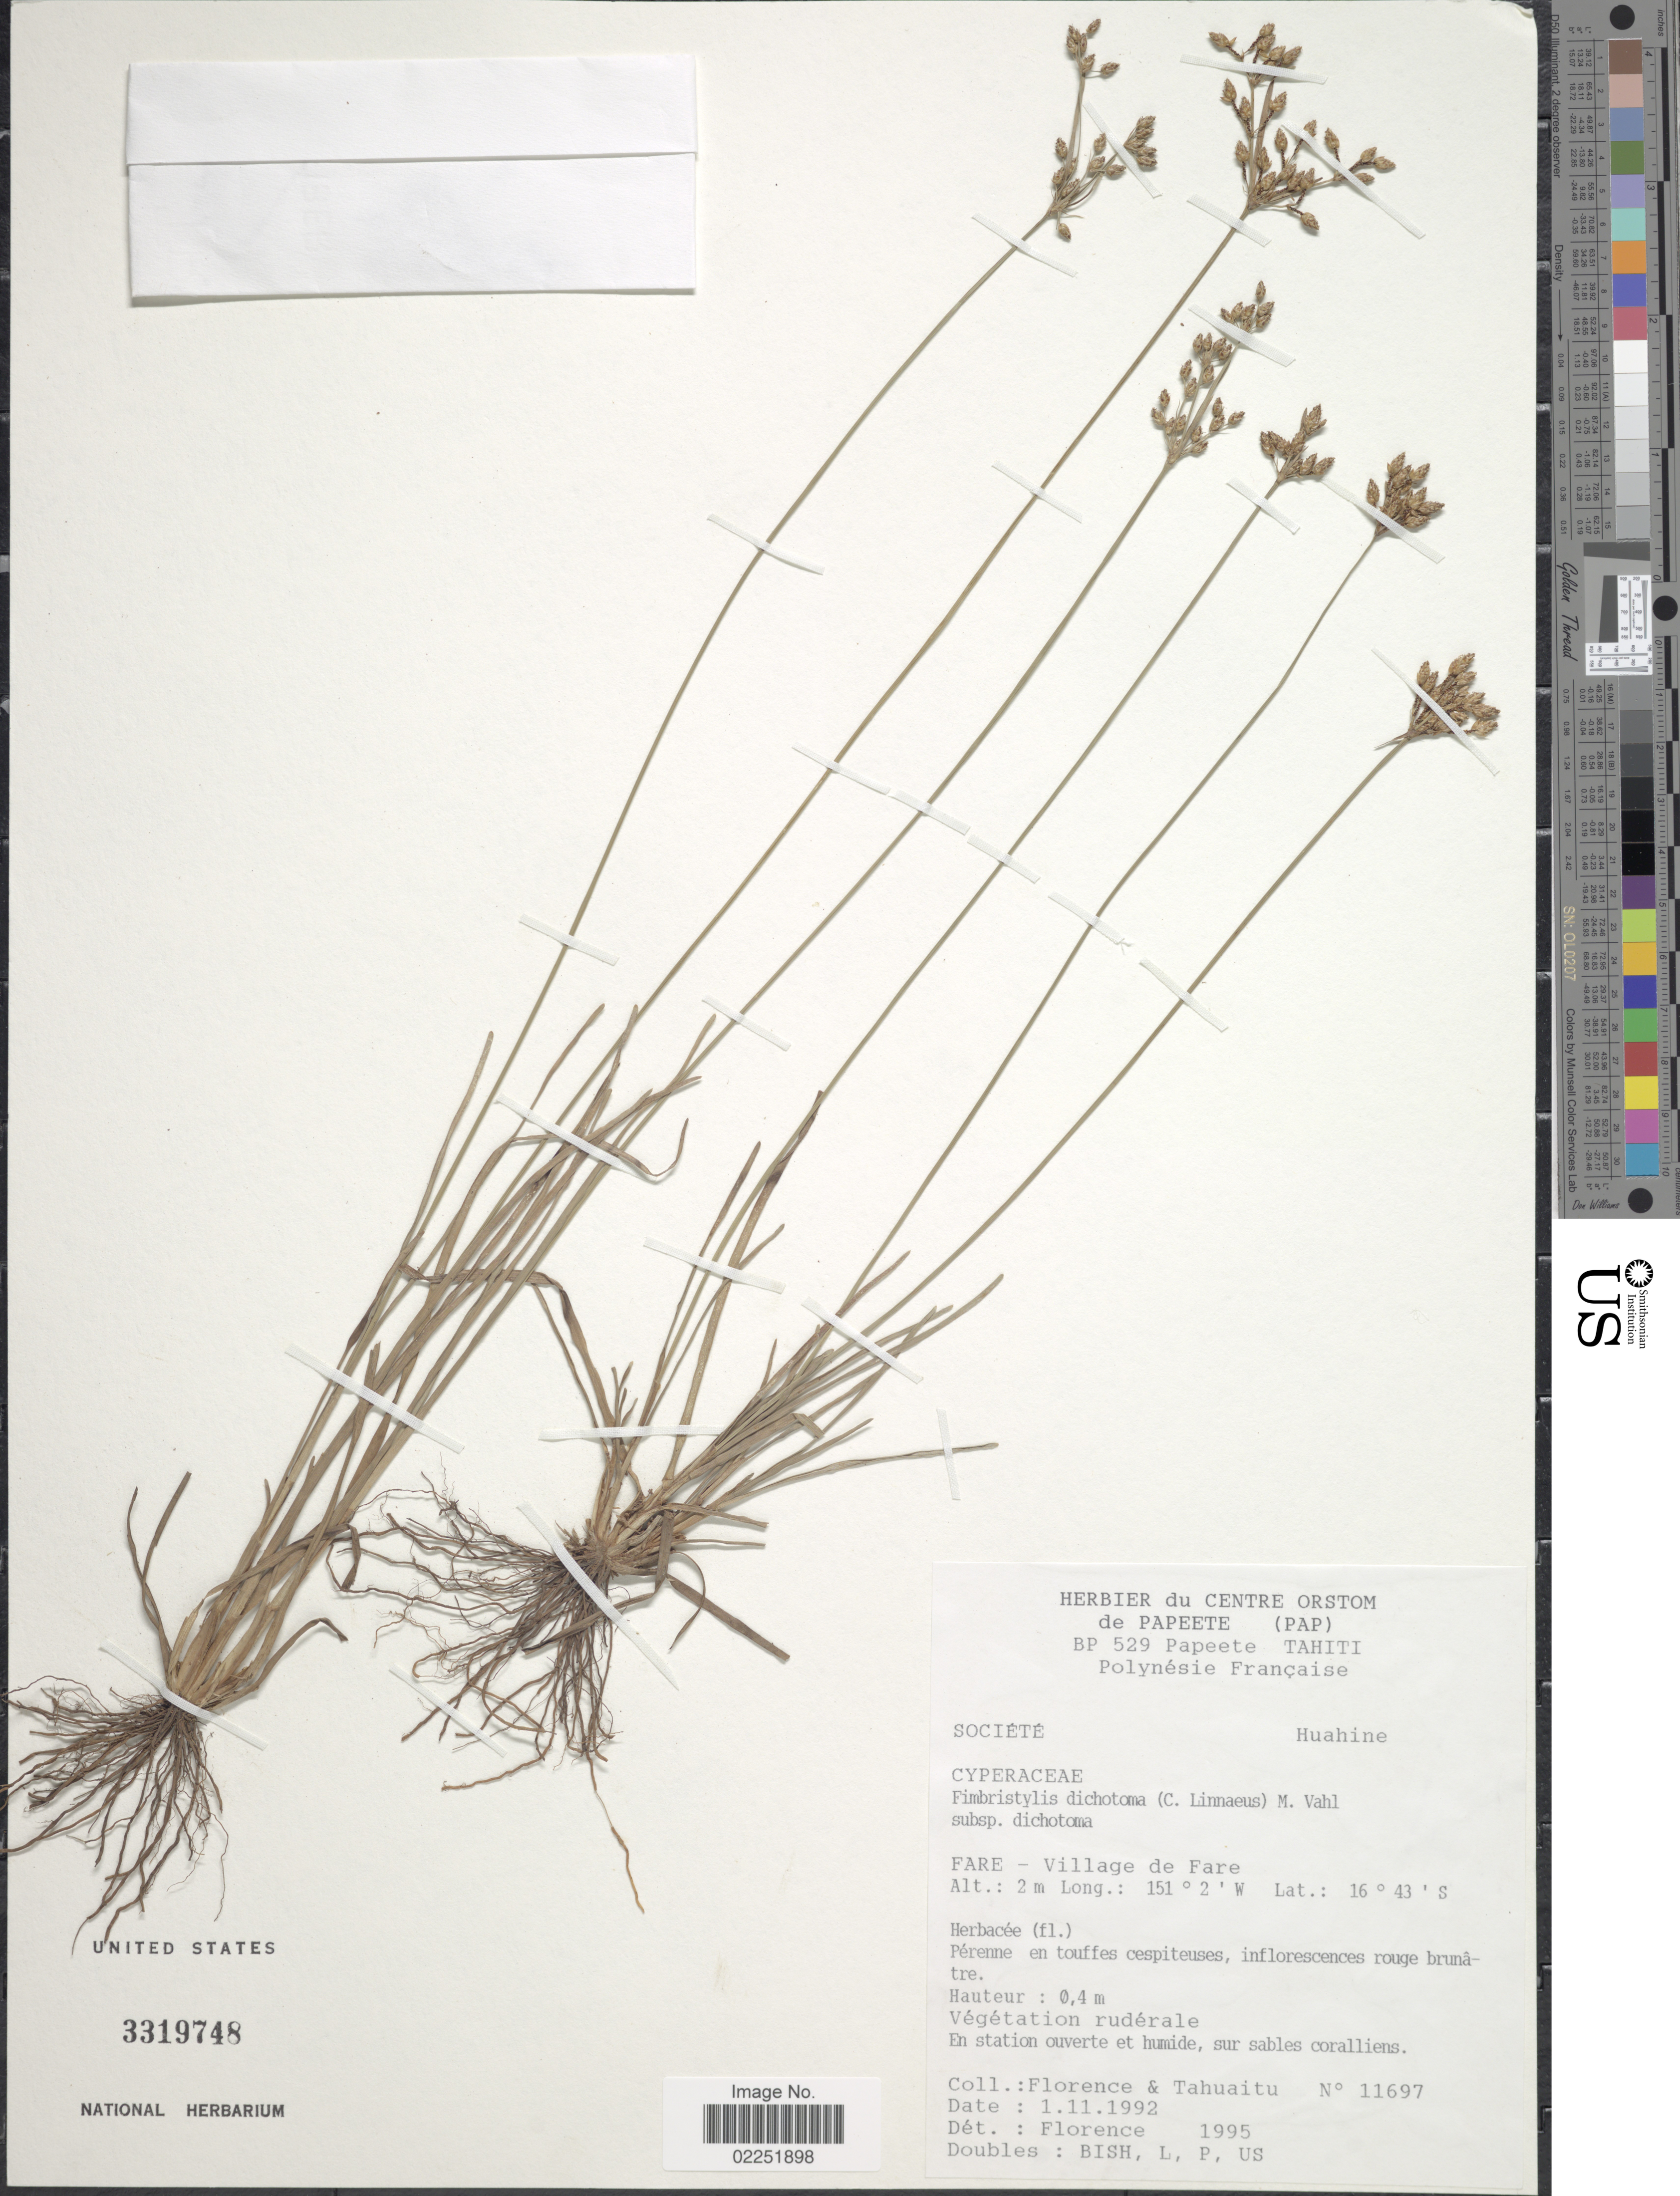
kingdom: Plantae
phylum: Tracheophyta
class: Liliopsida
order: Poales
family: Cyperaceae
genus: Fimbristylis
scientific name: Fimbristylis dichotoma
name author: (L.) Vahl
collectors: -. Florence & -. Tahuaitu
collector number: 11697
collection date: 1992-11-01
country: French Polynesia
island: Huahine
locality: Société, Huahine, Fare - Village de Fare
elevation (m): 2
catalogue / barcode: US 3319748